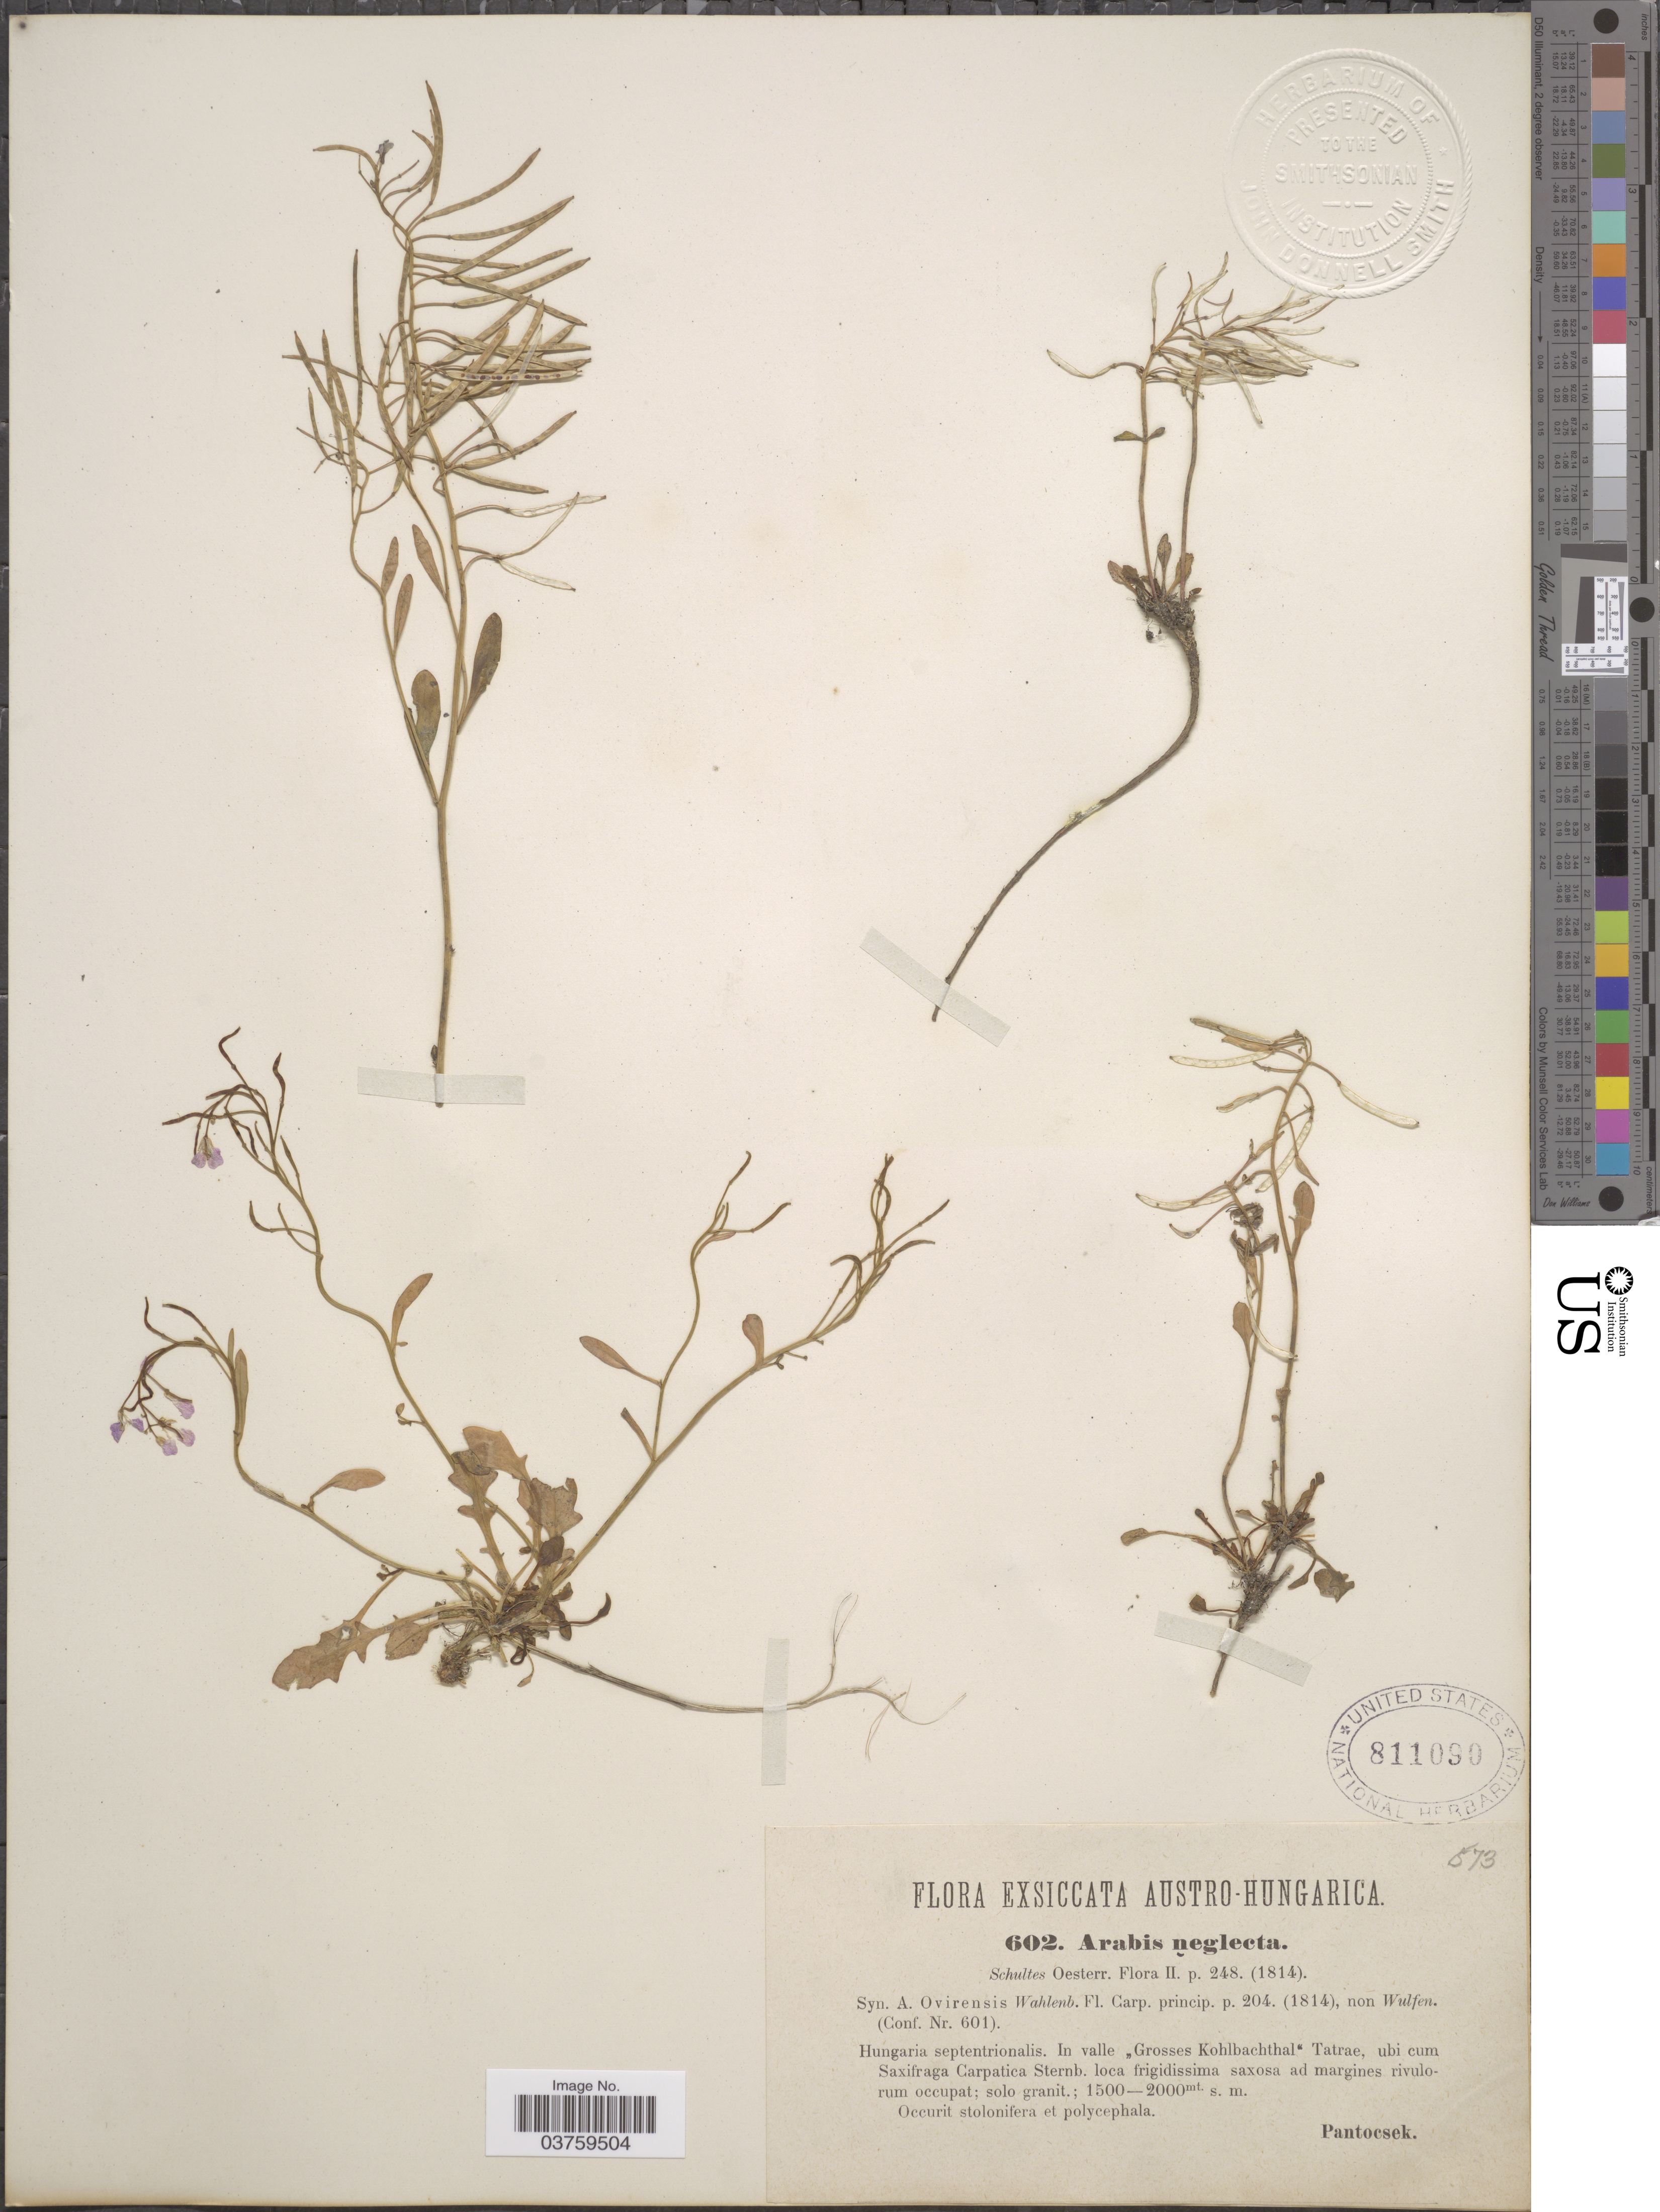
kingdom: Plantae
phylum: Tracheophyta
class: Magnoliopsida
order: Brassicales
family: Brassicaceae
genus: Arabis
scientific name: Arabis neglecta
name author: Schult.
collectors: I. Parsons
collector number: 602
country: Hungary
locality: Austro-Hungarica. Hungaria septentrionalis. In valle "Grosses Kohlbachthal" Tatrae, ubi cum Saxifraga Carpatica Sternb. loca frigidissima saxosa ad margines rivulorum occupat; solo granit.; Occurit stolonifera et polycephala.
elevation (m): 1500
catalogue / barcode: US 811090